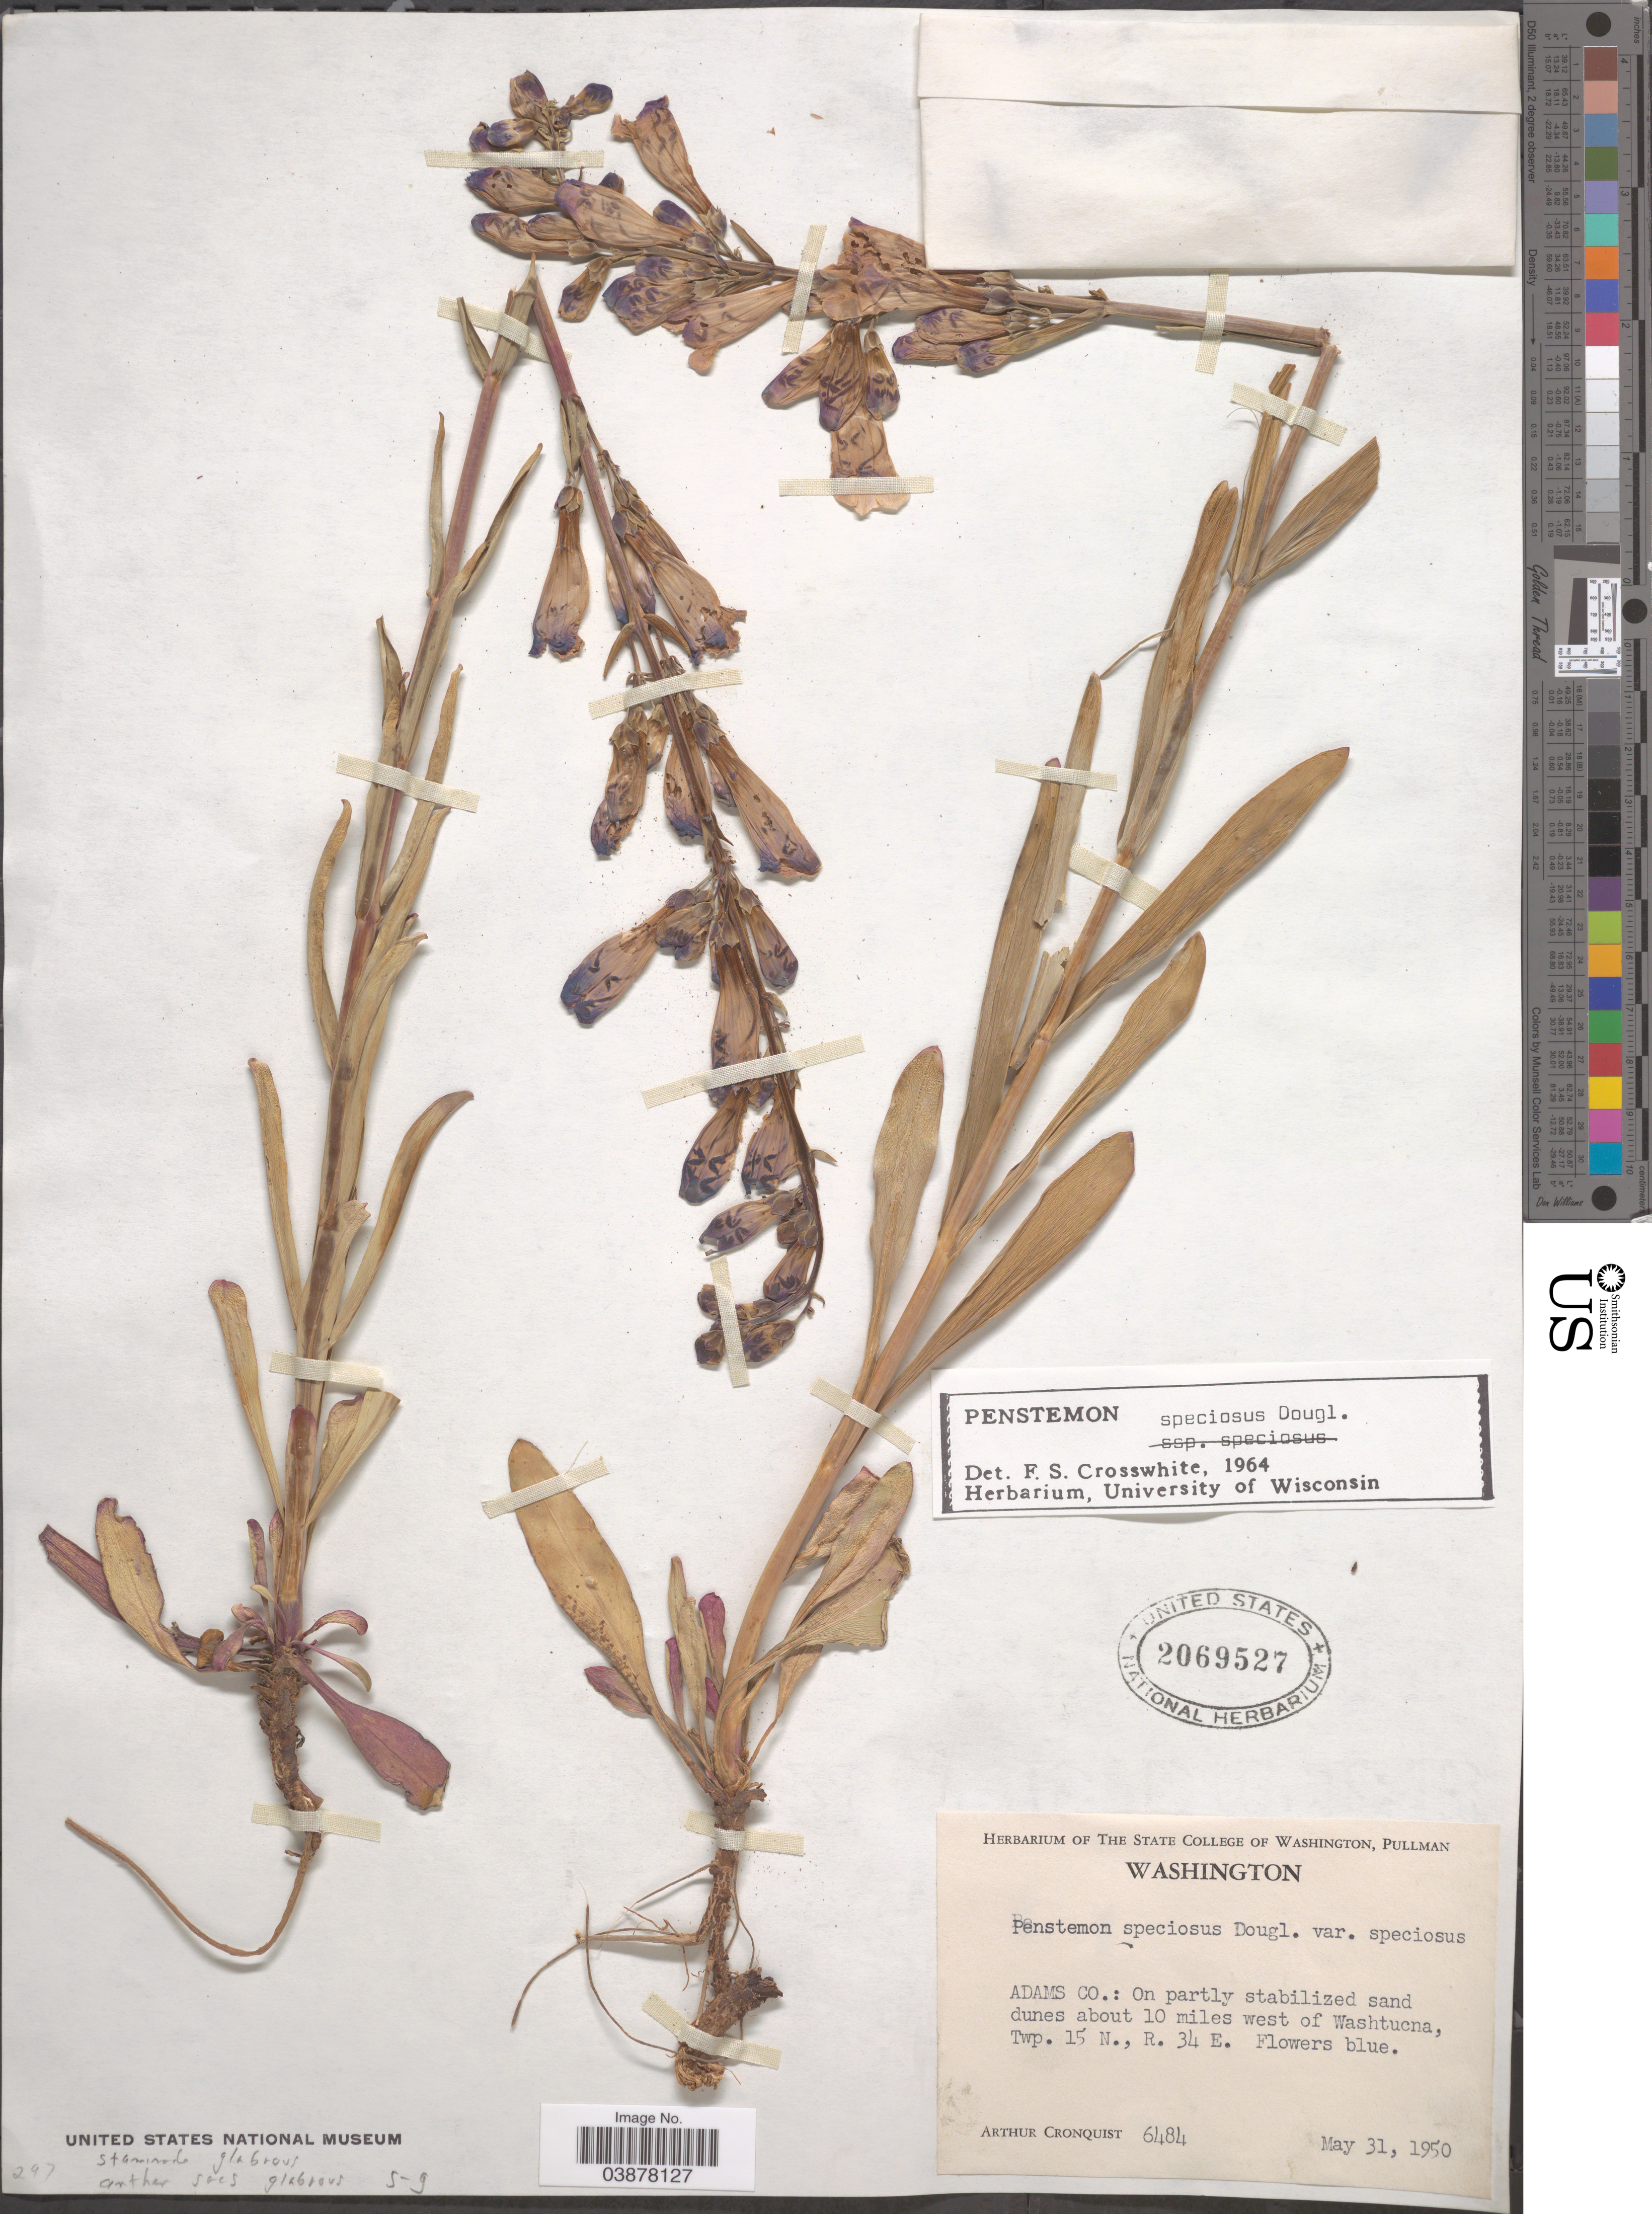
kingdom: Plantae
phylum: Tracheophyta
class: Magnoliopsida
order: Lamiales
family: Plantaginaceae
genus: Penstemon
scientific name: Penstemon speciosus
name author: Douglas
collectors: A. J. Cronquist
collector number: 6484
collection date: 1950-05-31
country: United States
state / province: Washington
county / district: Adams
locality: Adams Co.: about 10 miles west of Washtucna, Twp. 15 N., R. 34 E.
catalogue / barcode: US 2069527